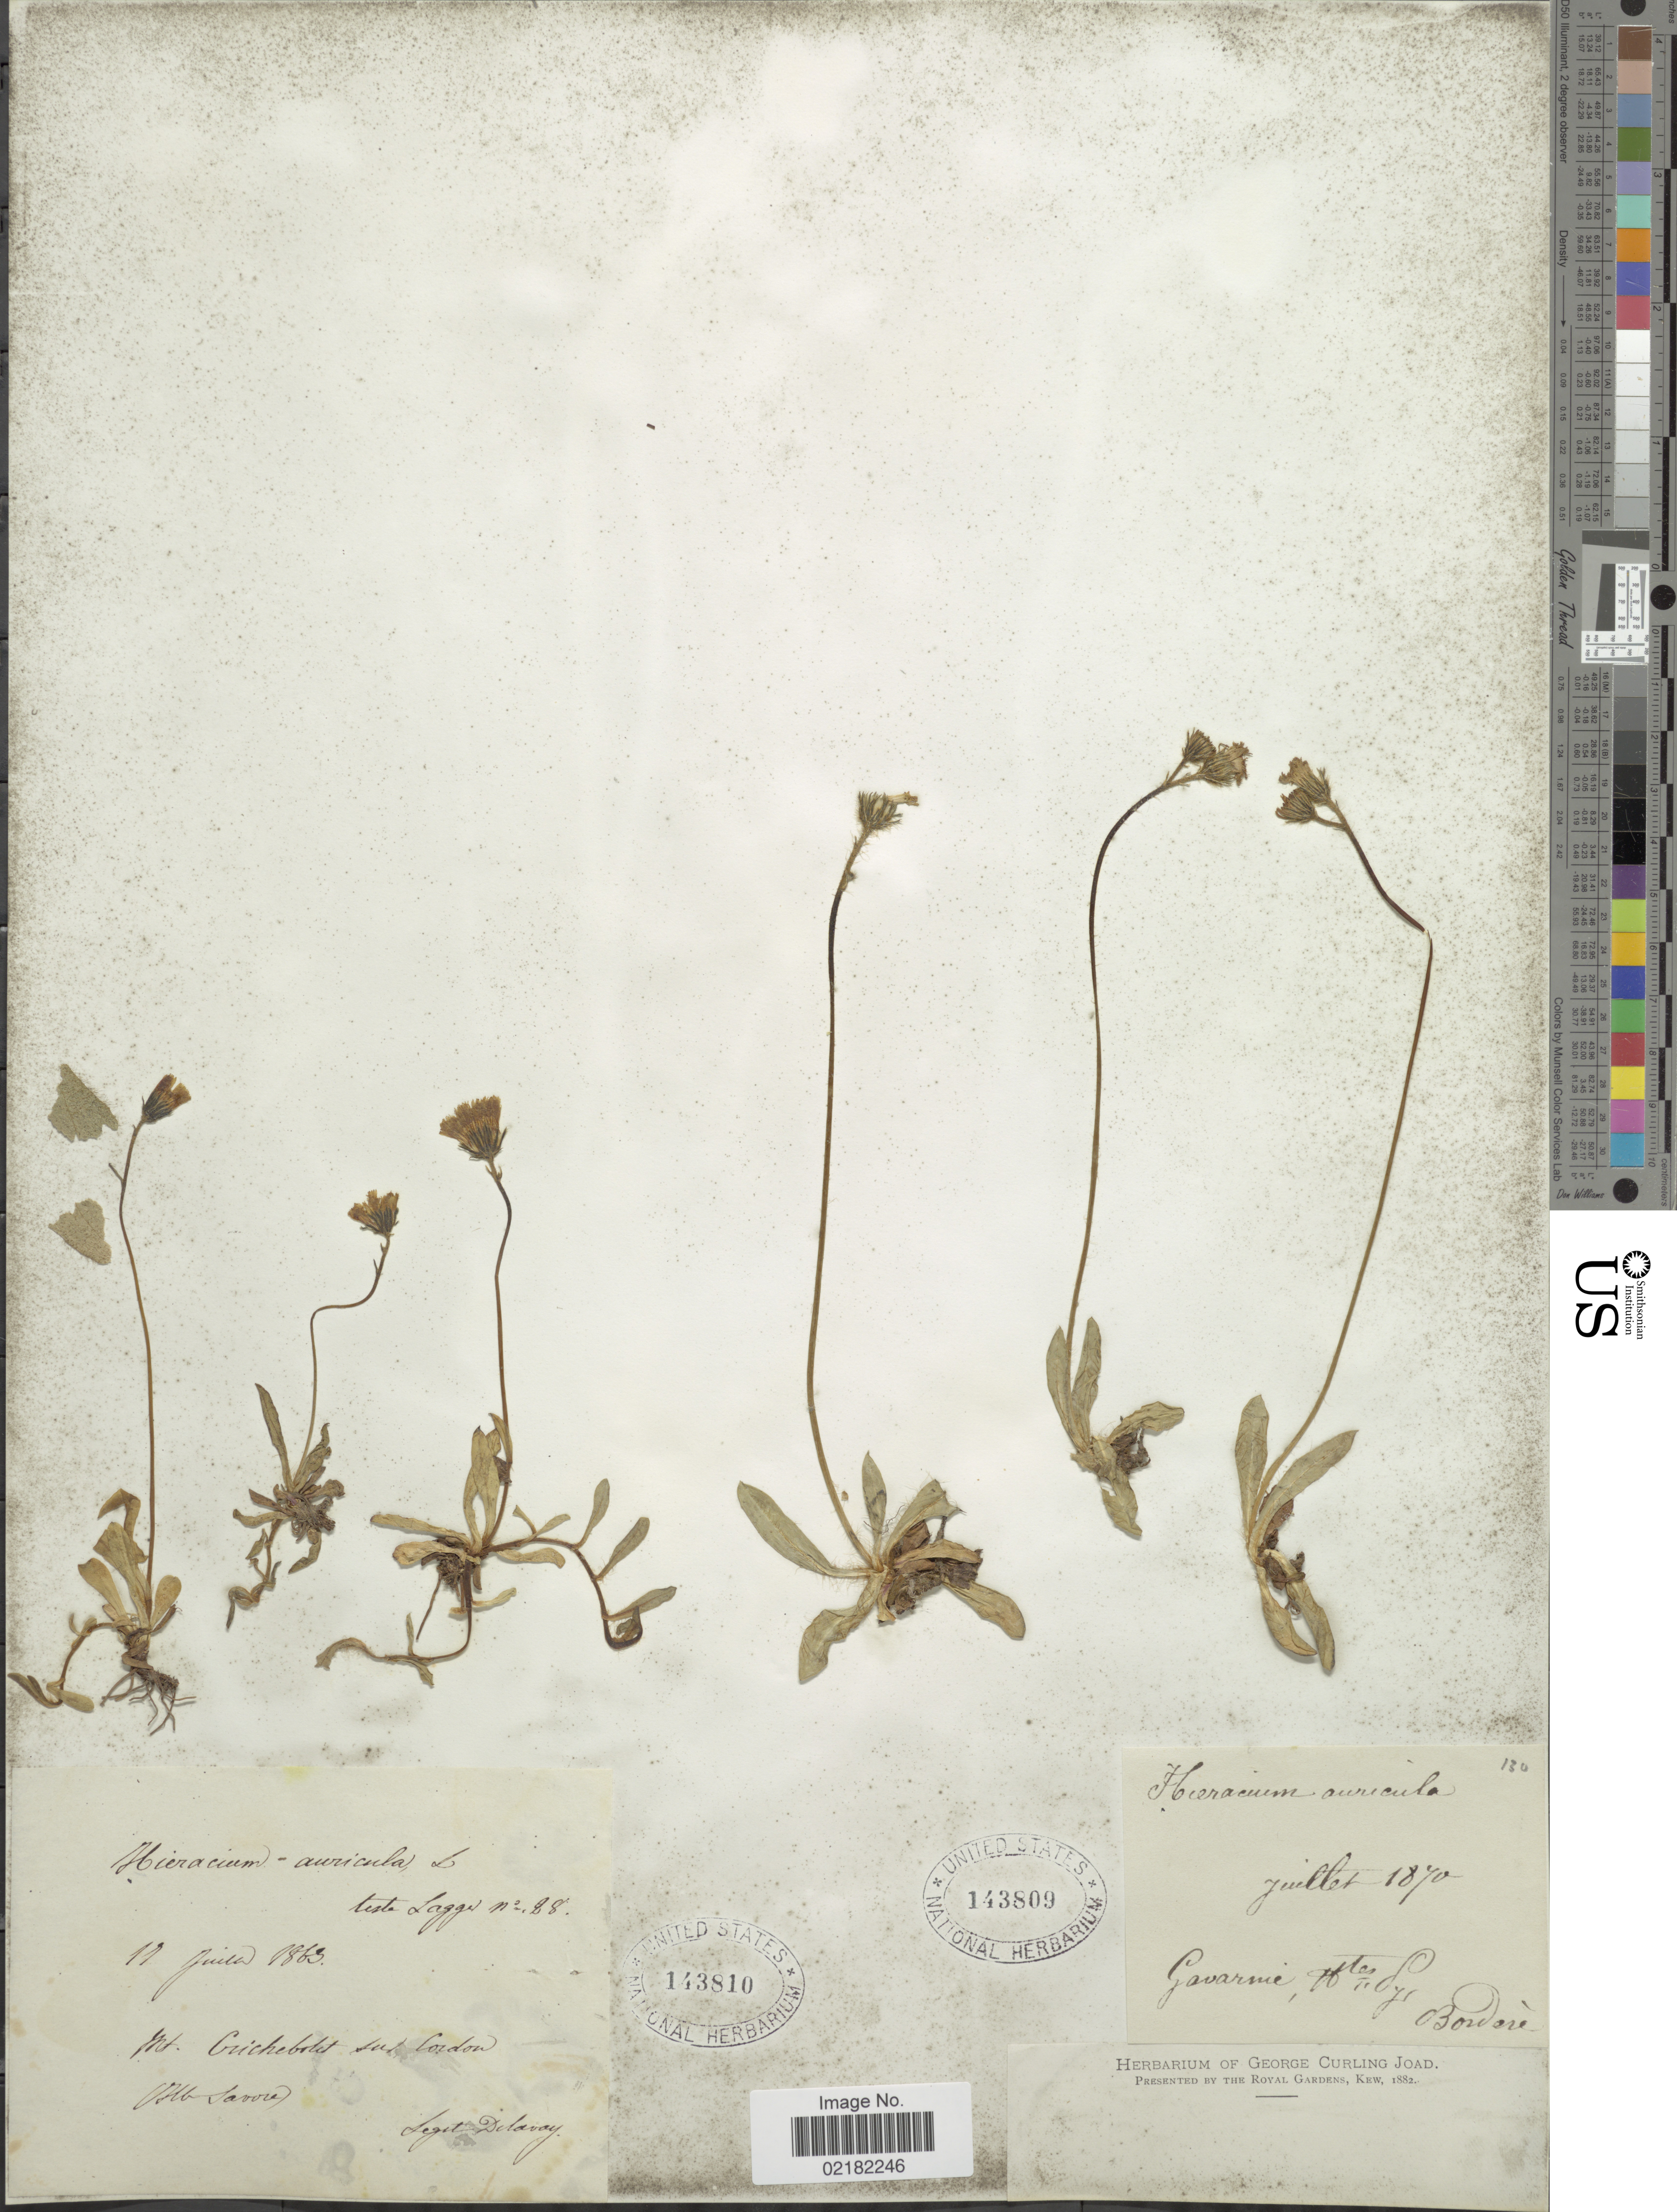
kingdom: Plantae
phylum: Tracheophyta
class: Magnoliopsida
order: Asterales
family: Asteraceae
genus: Pilosella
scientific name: Pilosella floribunda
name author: (Wimm. & Grab.) Fr. a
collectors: M. Delavay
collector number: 88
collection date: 1863-07-11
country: France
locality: Mt. Crichebokt sur Cordon (Alb Savoie). [interpreted]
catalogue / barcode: US 143810-2